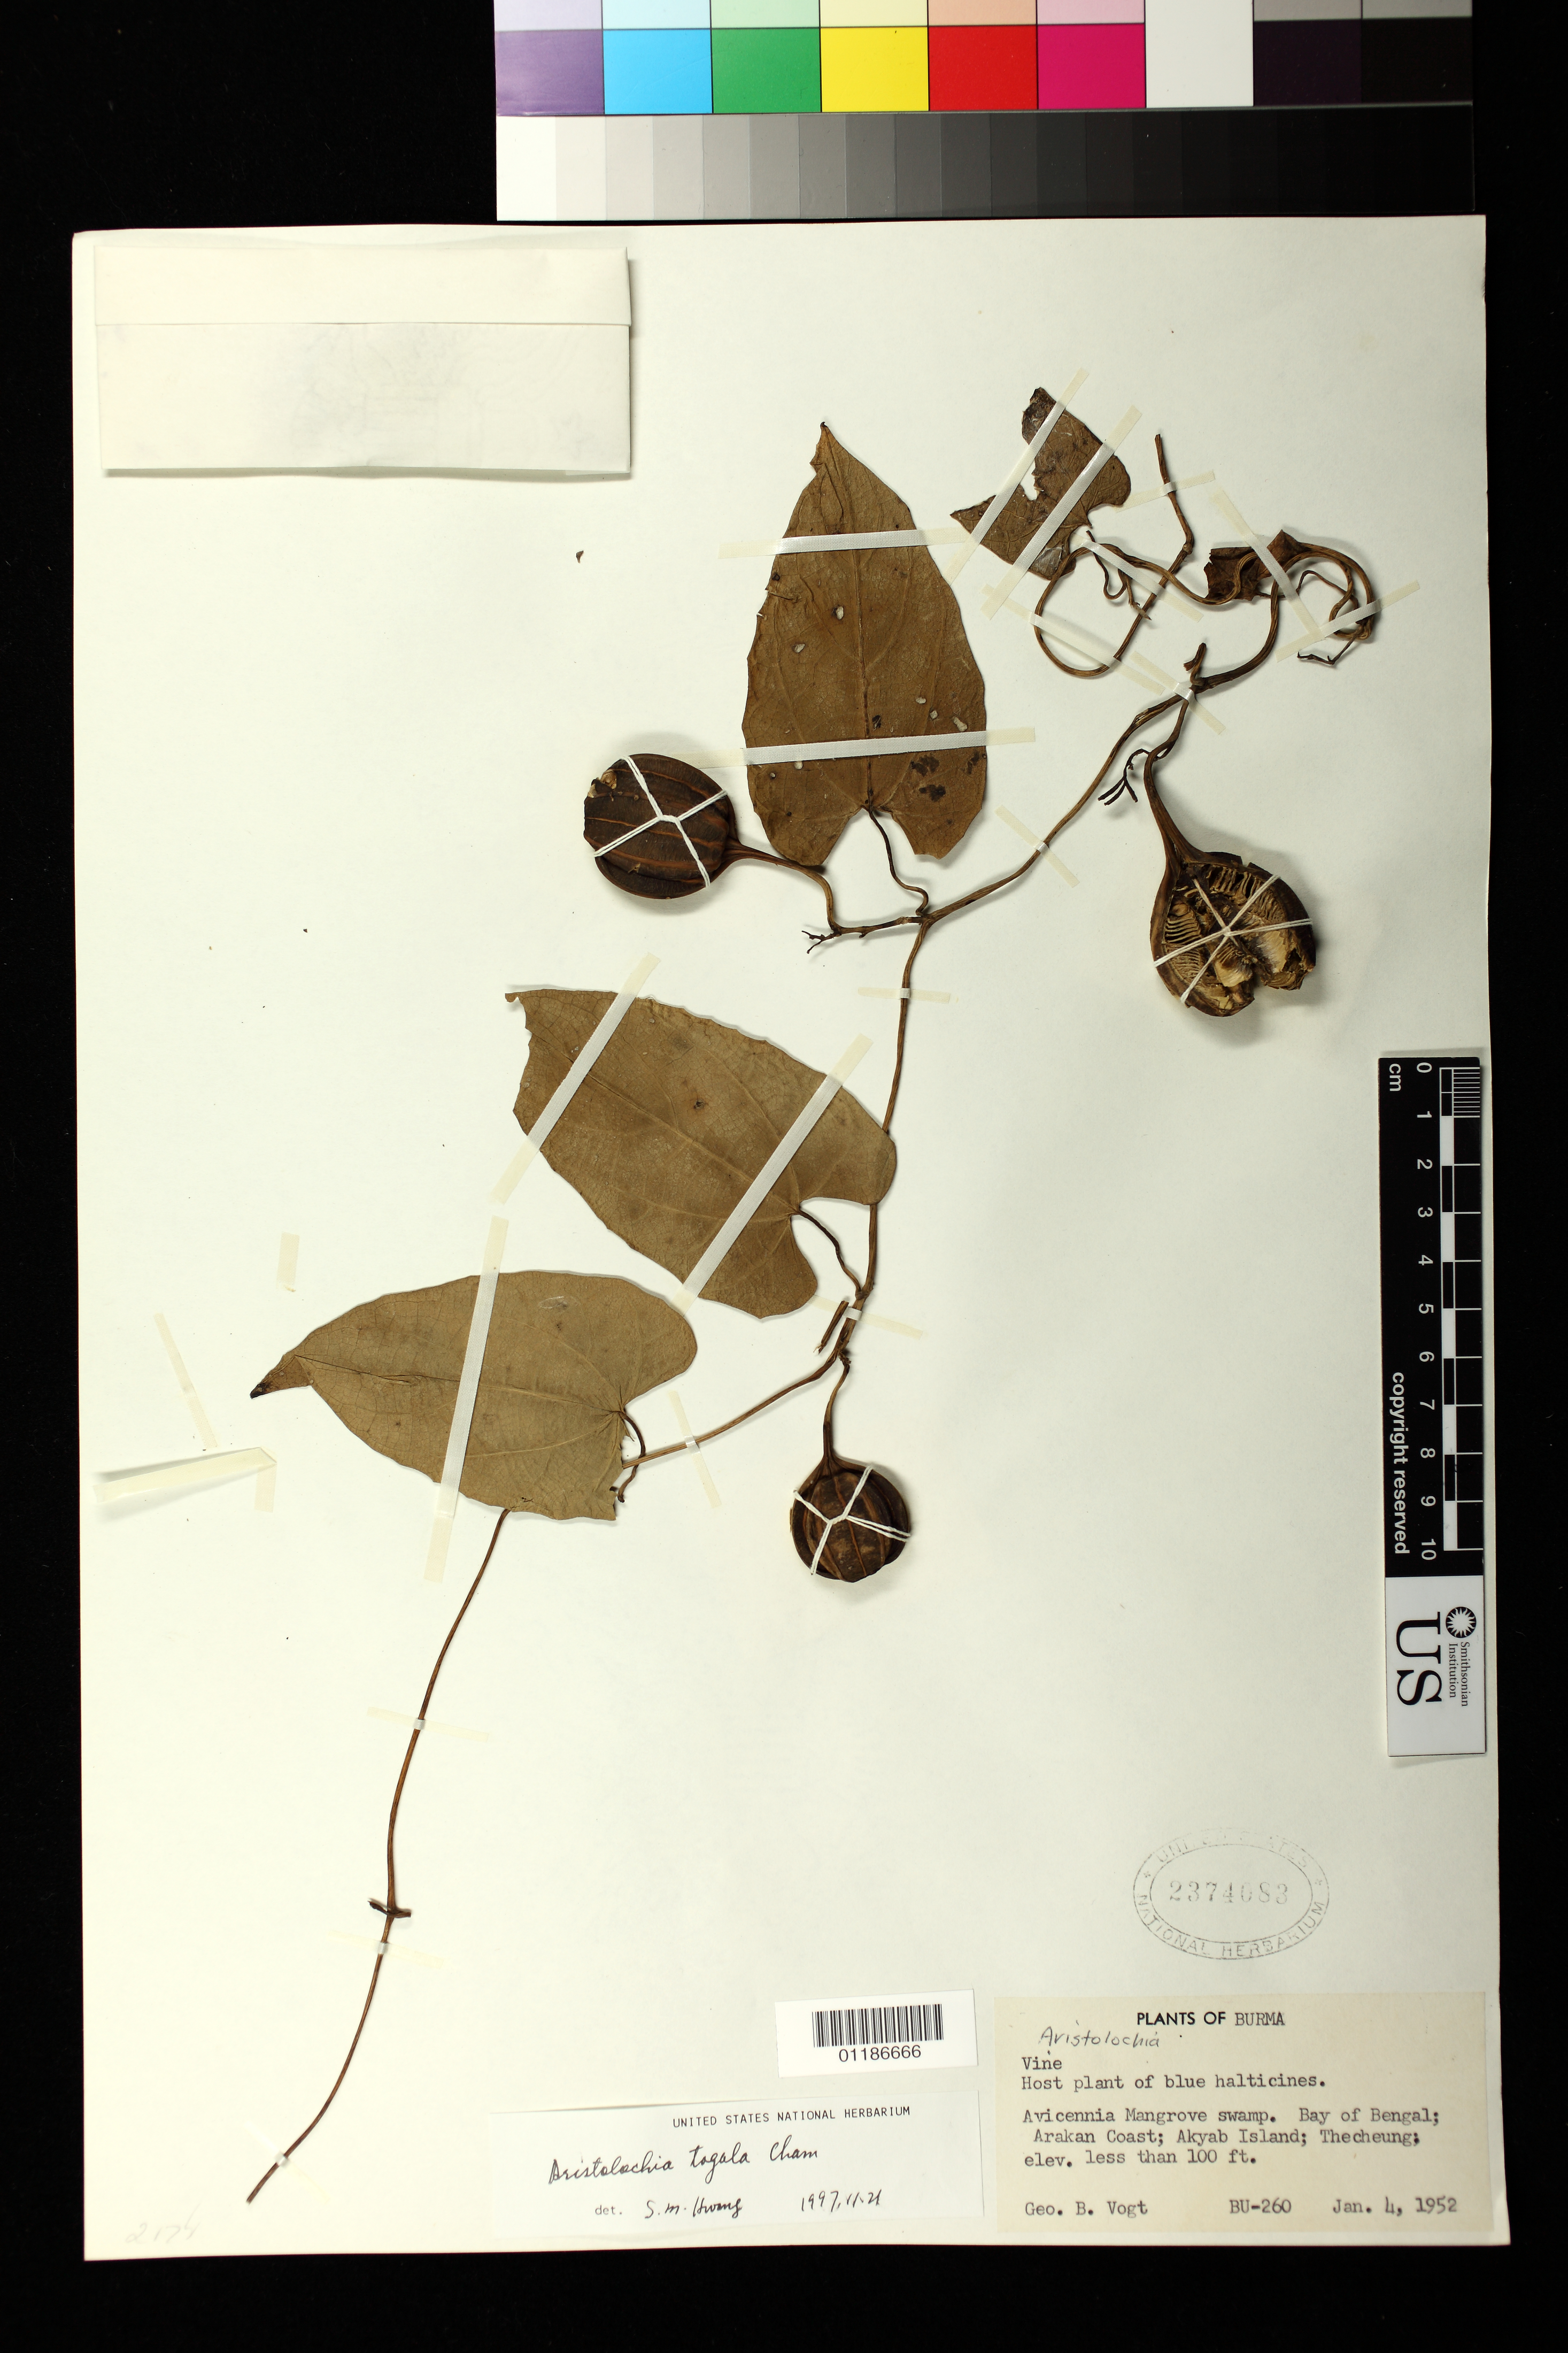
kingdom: Plantae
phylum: Tracheophyta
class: Magnoliopsida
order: Piperales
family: Aristolochiaceae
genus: Aristolochia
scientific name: Aristolochia sp.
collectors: G. Vogt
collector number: BU260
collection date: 1952-01-04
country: Myanmar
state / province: Rakhine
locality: Avicennia Mangrove swamp. Bay of Bengal; Arakan Coast; Akyab Island; Thecheung. Sittwe District.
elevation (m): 30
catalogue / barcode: US 2374083